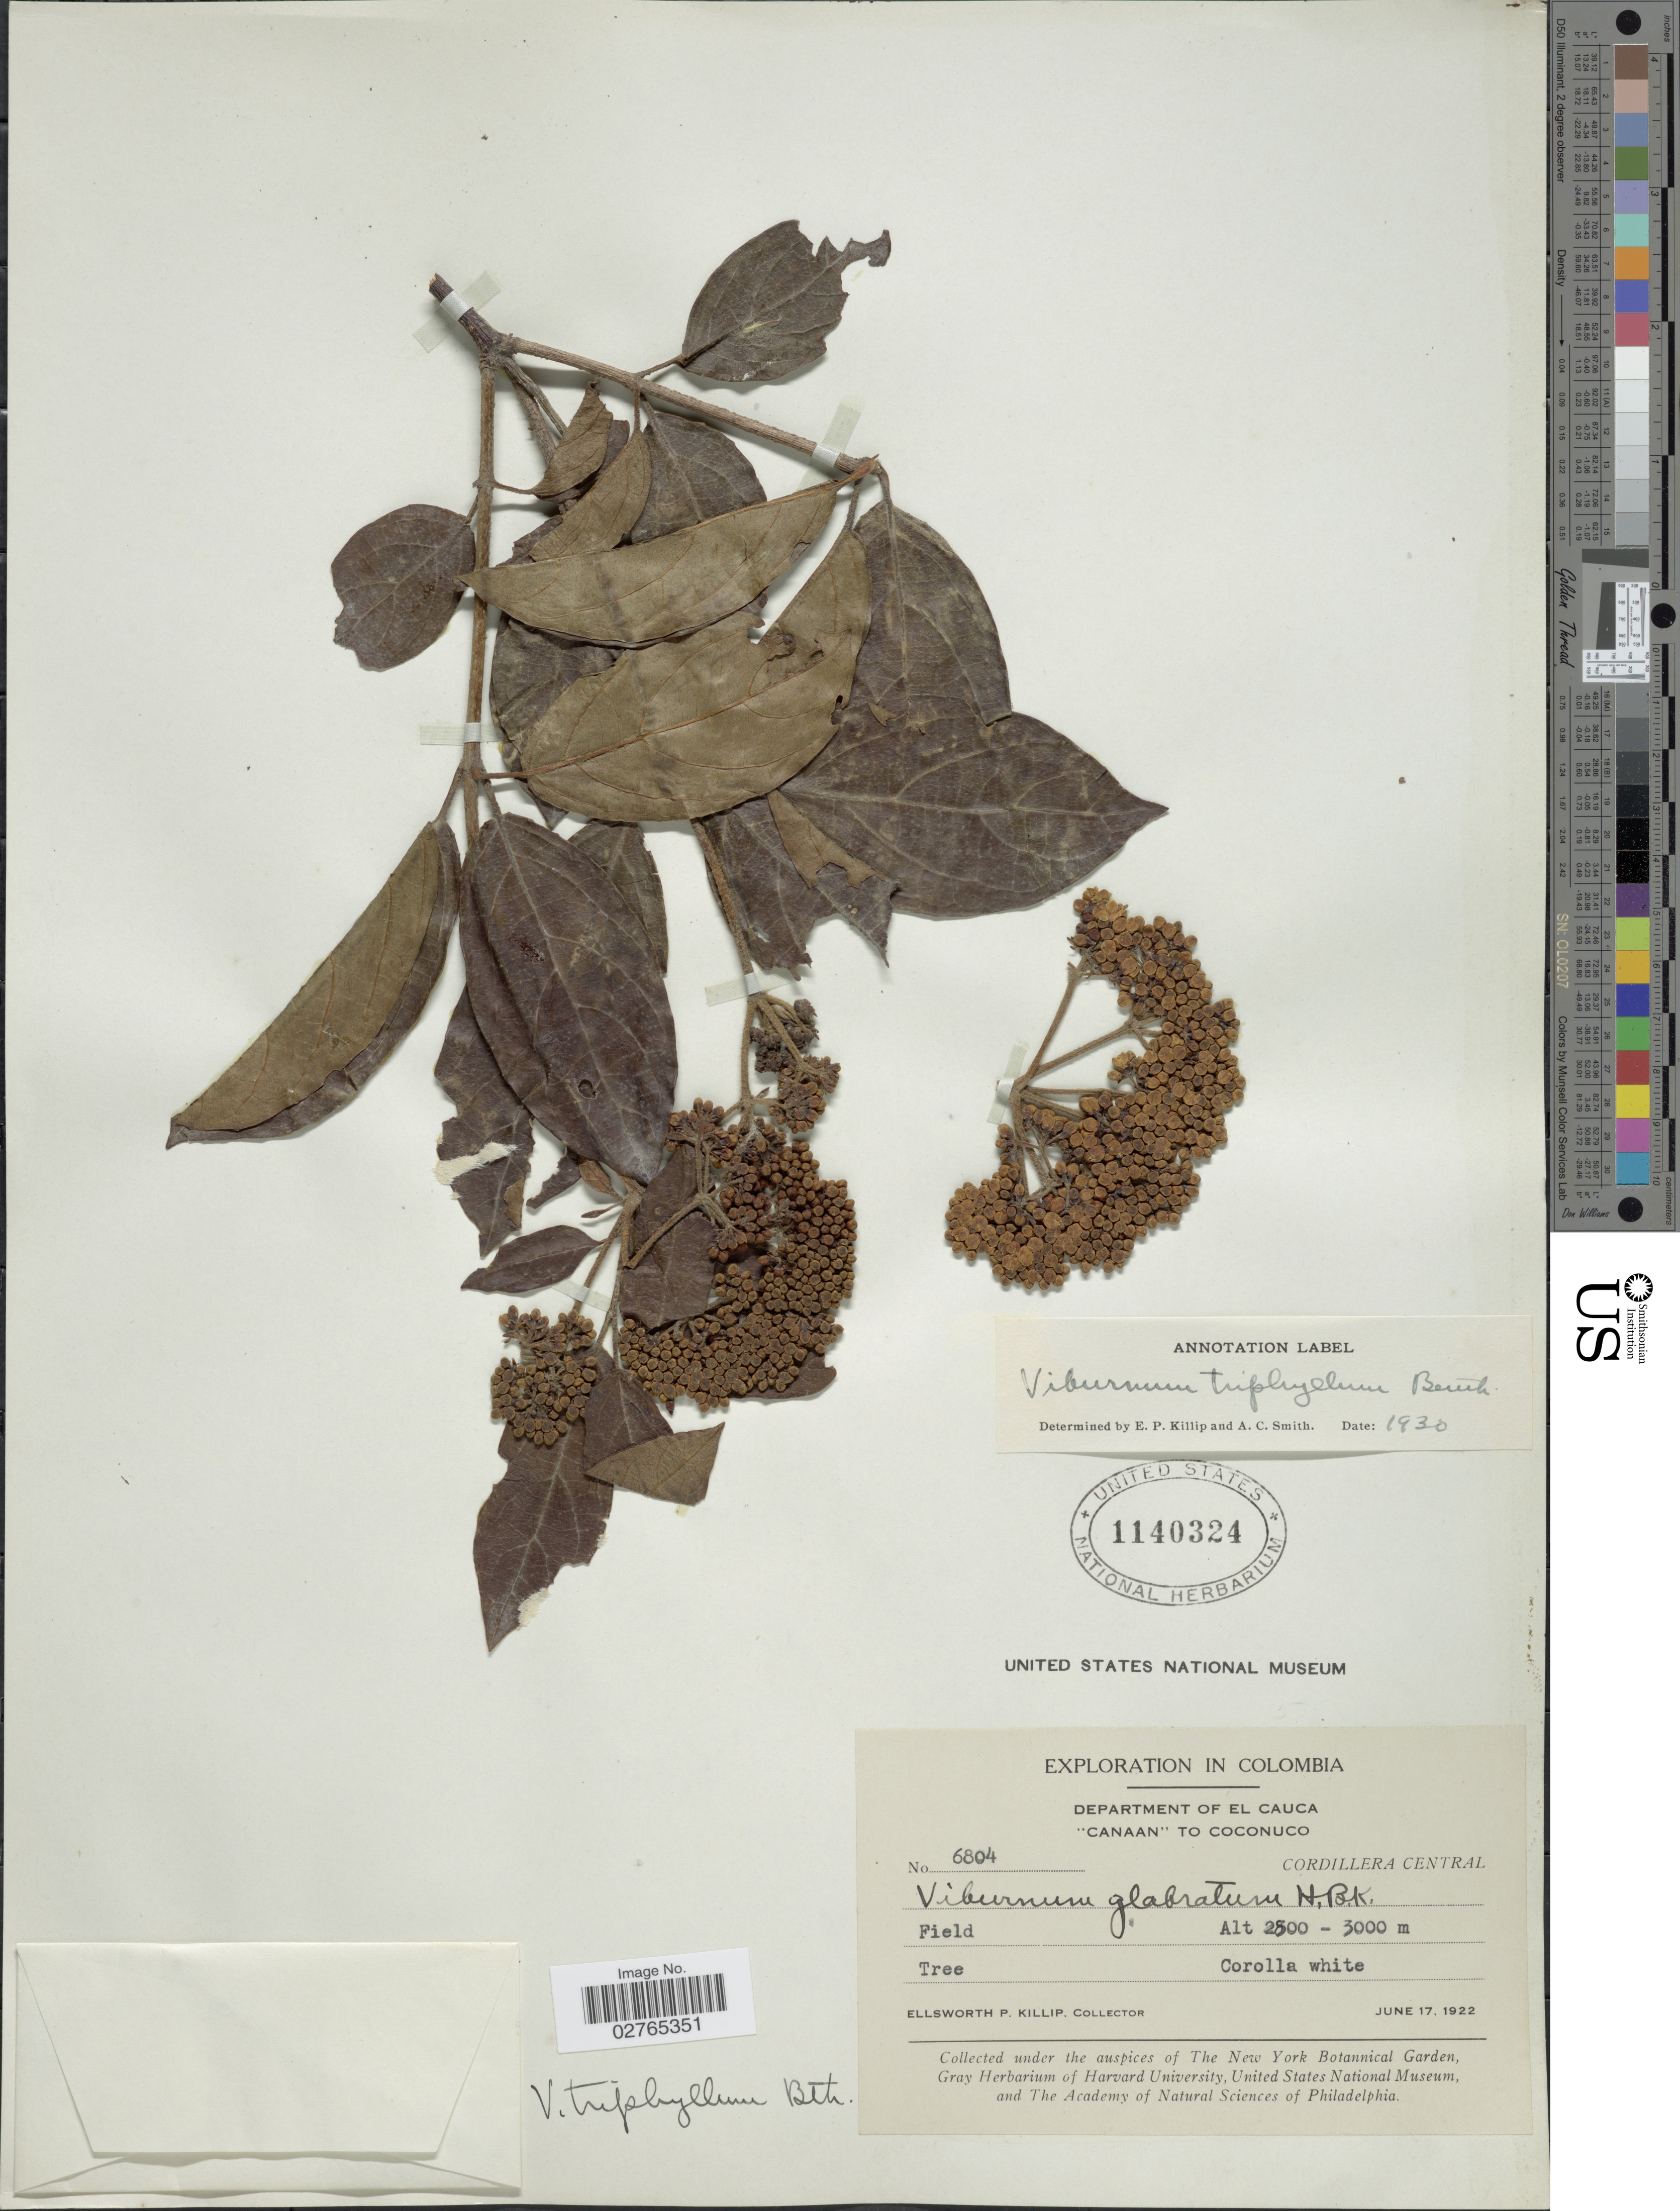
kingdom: Plantae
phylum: Tracheophyta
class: Magnoliopsida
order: Dipsacales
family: Viburnaceae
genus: Viburnum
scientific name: Viburnum triphyllum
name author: Benth.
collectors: E. P. Killip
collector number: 6804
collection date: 1922-06-17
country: Colombia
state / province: Cauca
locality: Department of el Cauca. "Canaan" to Coconuco. Cordillera Central.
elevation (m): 2500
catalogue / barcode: US 1140324